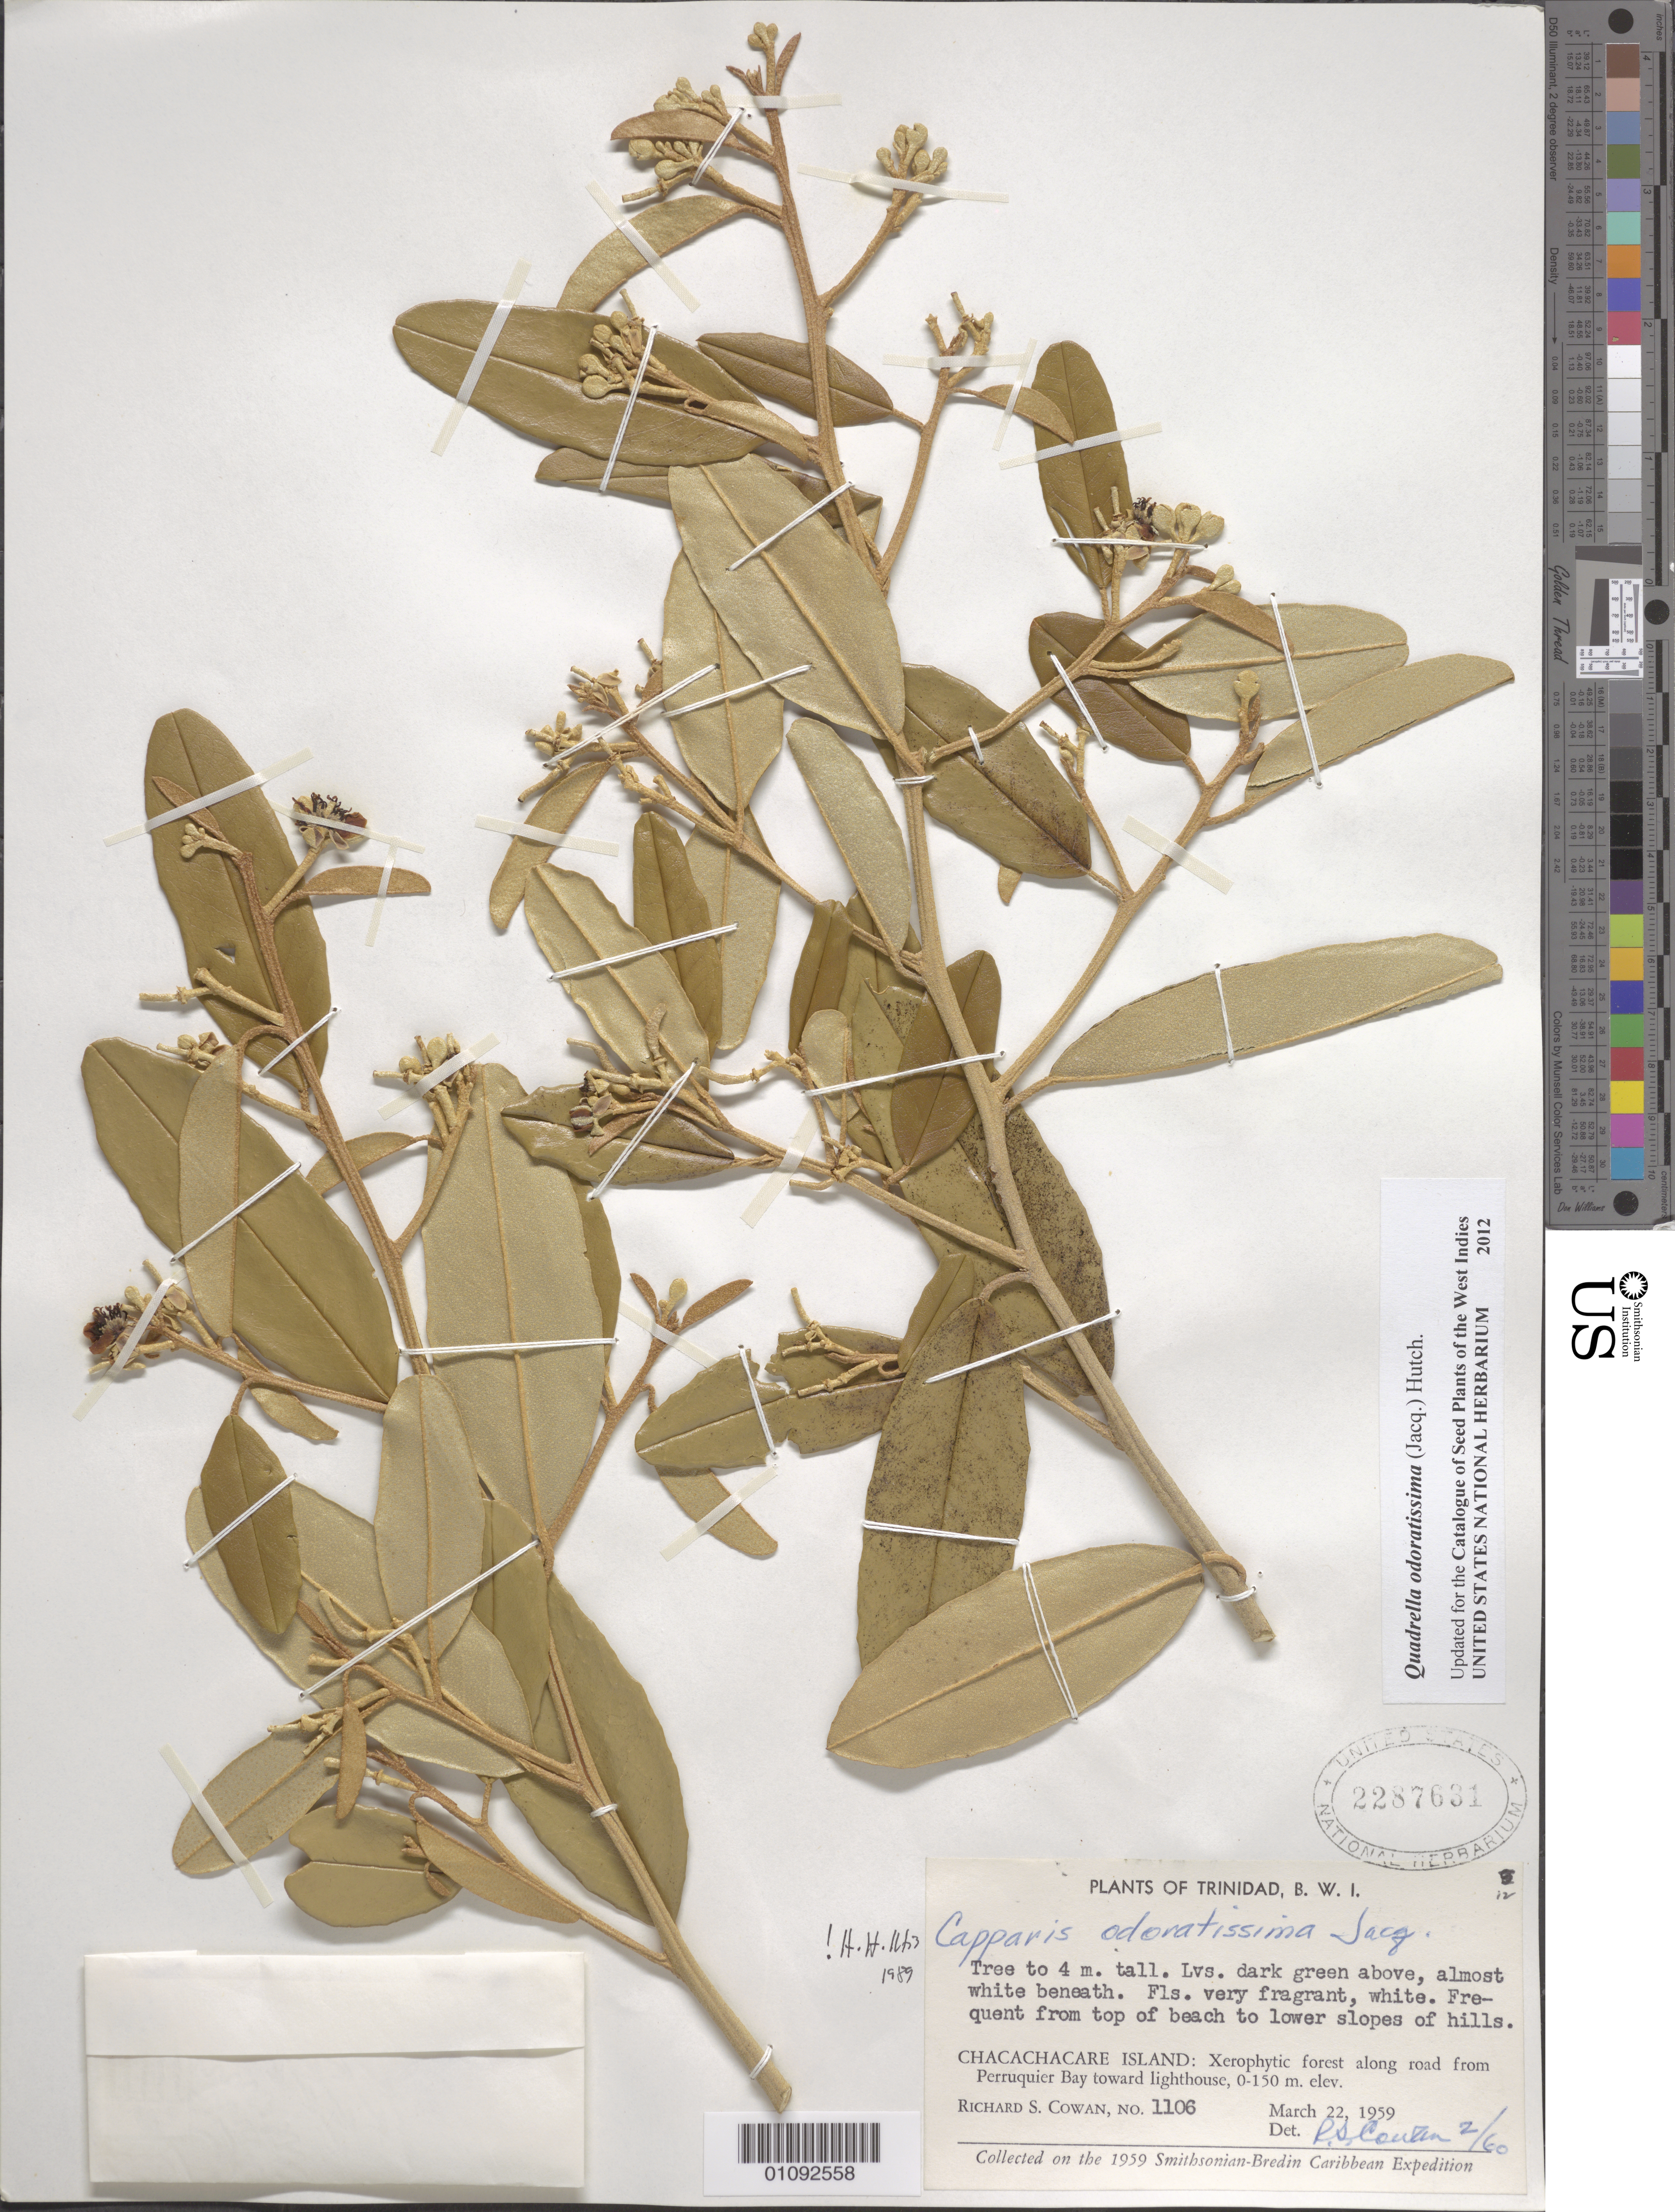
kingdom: Plantae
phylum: Tracheophyta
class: Magnoliopsida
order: Brassicales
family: Capparaceae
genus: Quadrella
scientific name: Quadrella odoratissima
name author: (Jacq.) Hutch.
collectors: R. S. Cowan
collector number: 1106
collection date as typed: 22 Mar 1959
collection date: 1959-03-22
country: Trinidad and Tobago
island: Chacachacare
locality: Chacachacare Island. Along road from Perruquier Bay toward lighthouse.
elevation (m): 0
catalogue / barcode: US 2287631